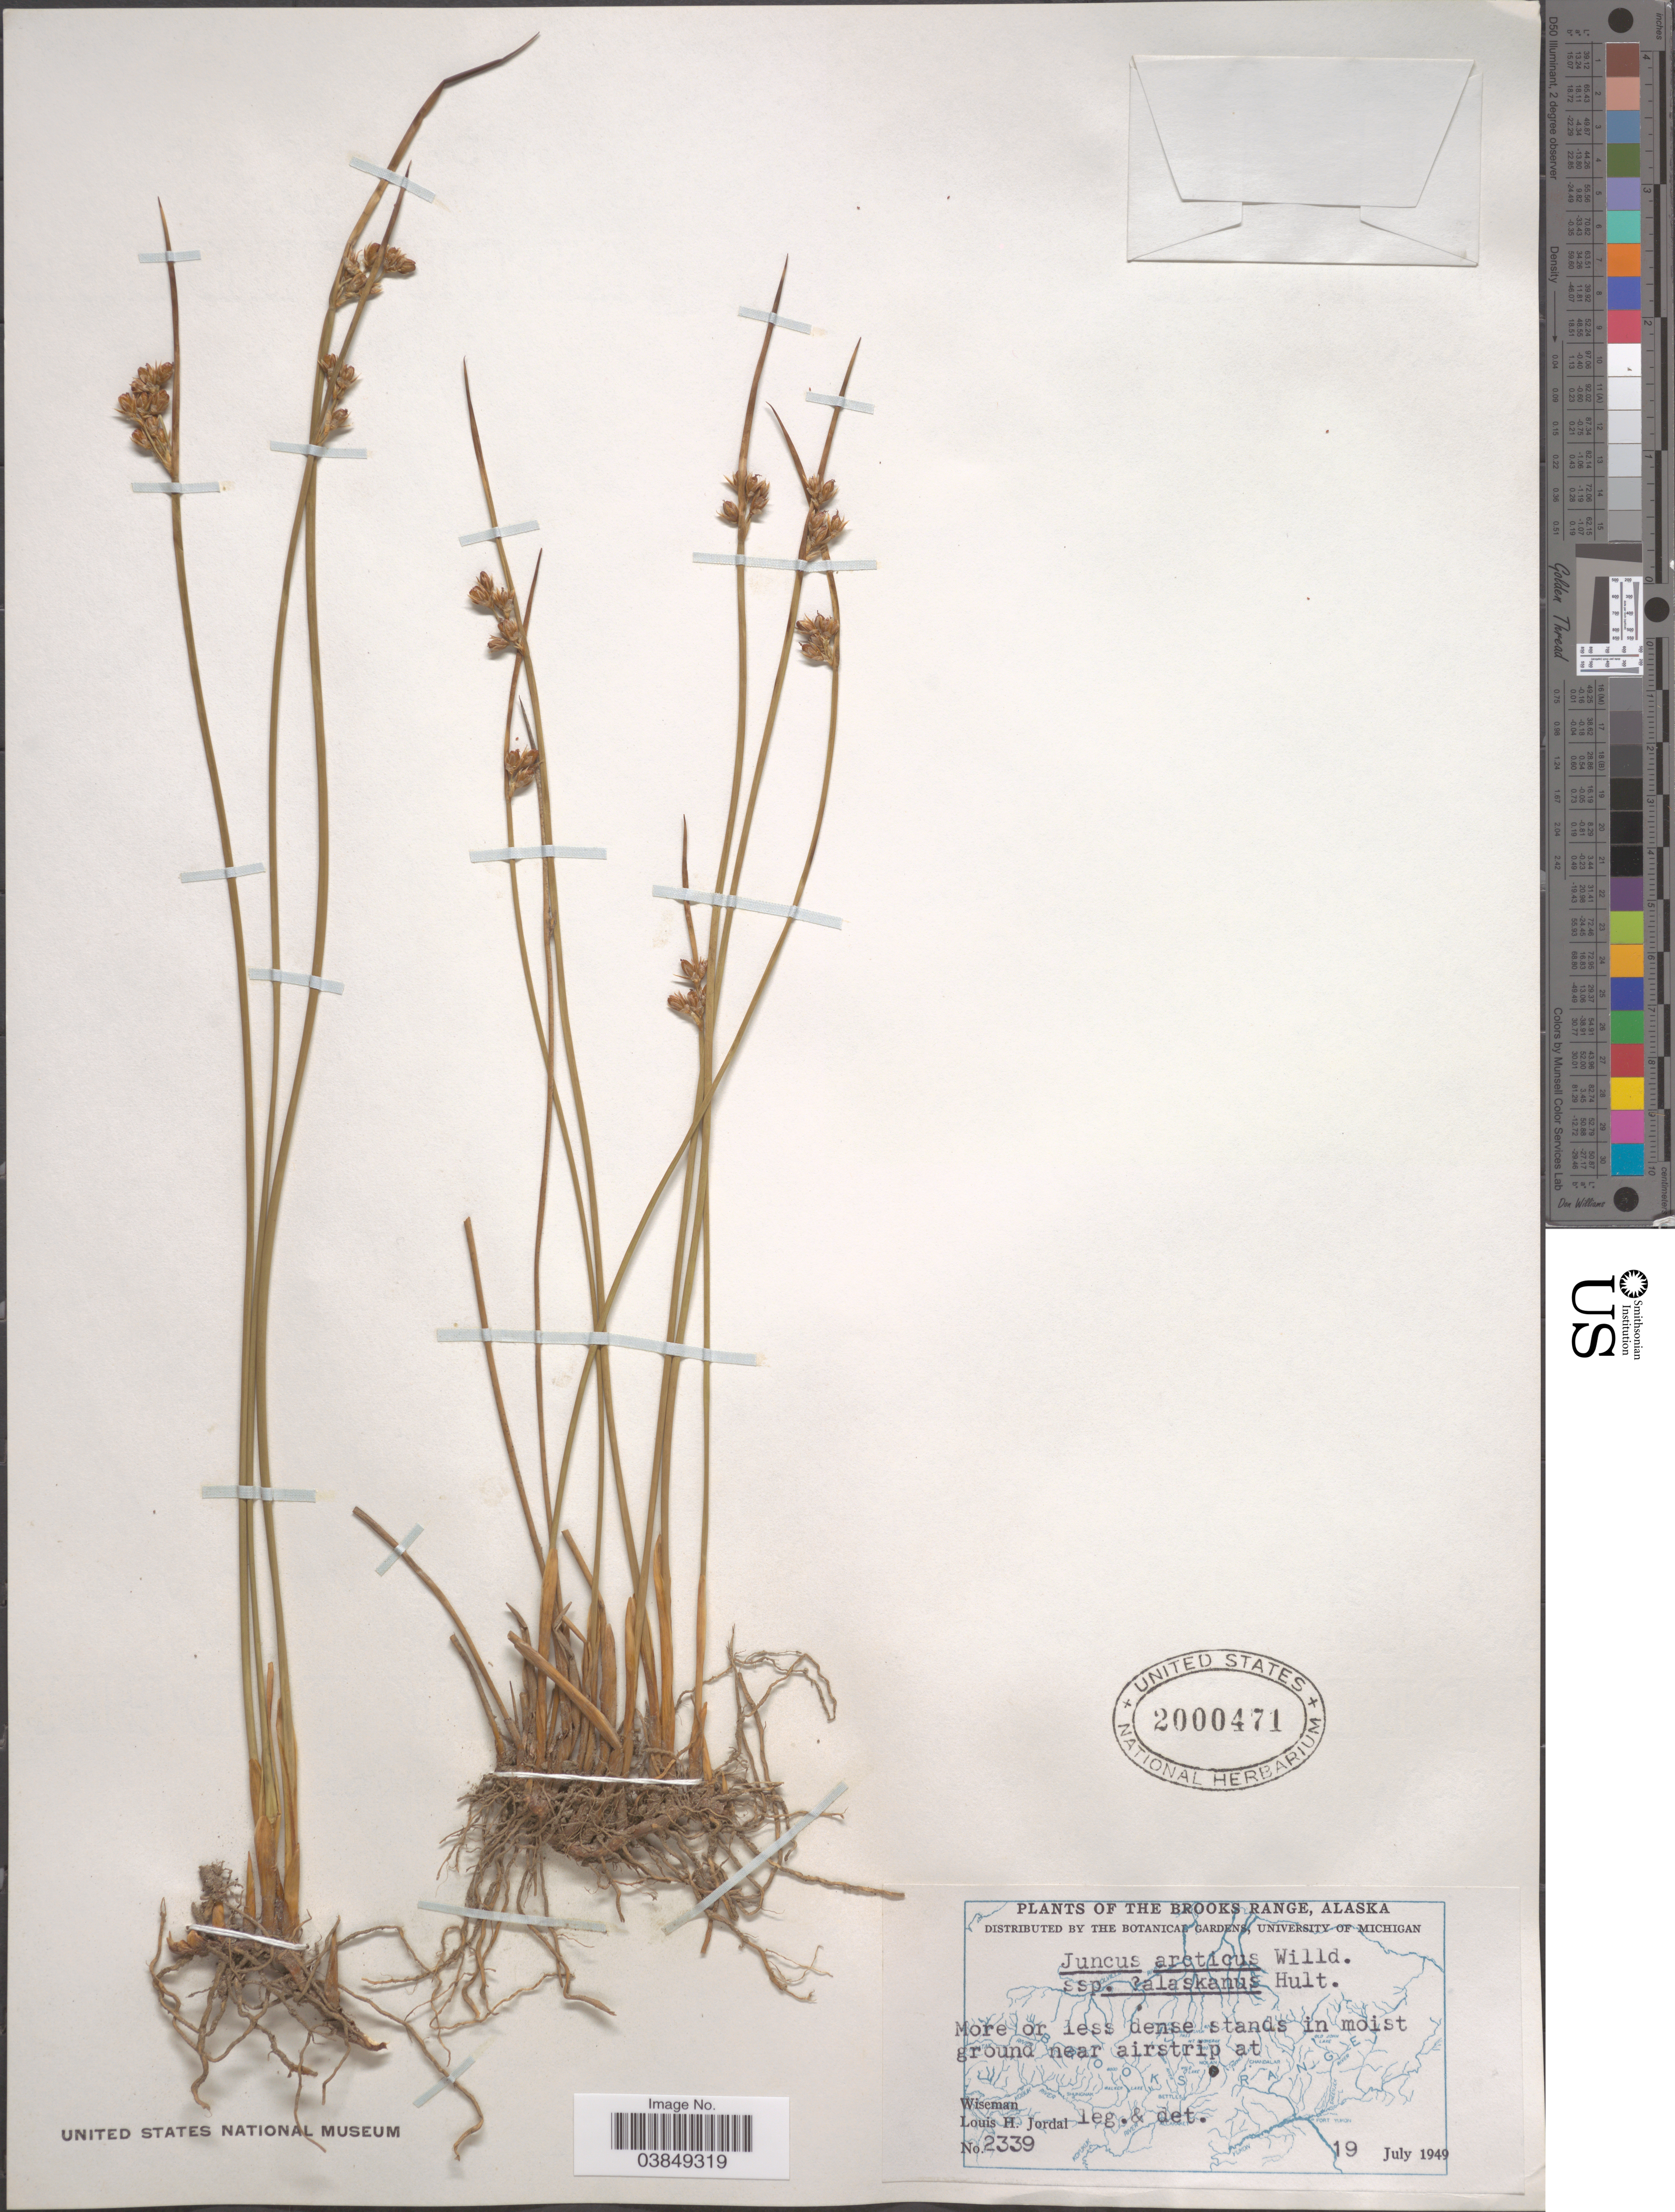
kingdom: Plantae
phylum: Tracheophyta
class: Liliopsida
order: Poales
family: Juncaceae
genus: Juncus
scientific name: Juncus arcticus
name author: Willd.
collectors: L. Jordal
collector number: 2339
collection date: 1949-07-19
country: United States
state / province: Alaska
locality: Brooks Range. In moist ground near airstrip at Wiseman.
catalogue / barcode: US 2000471